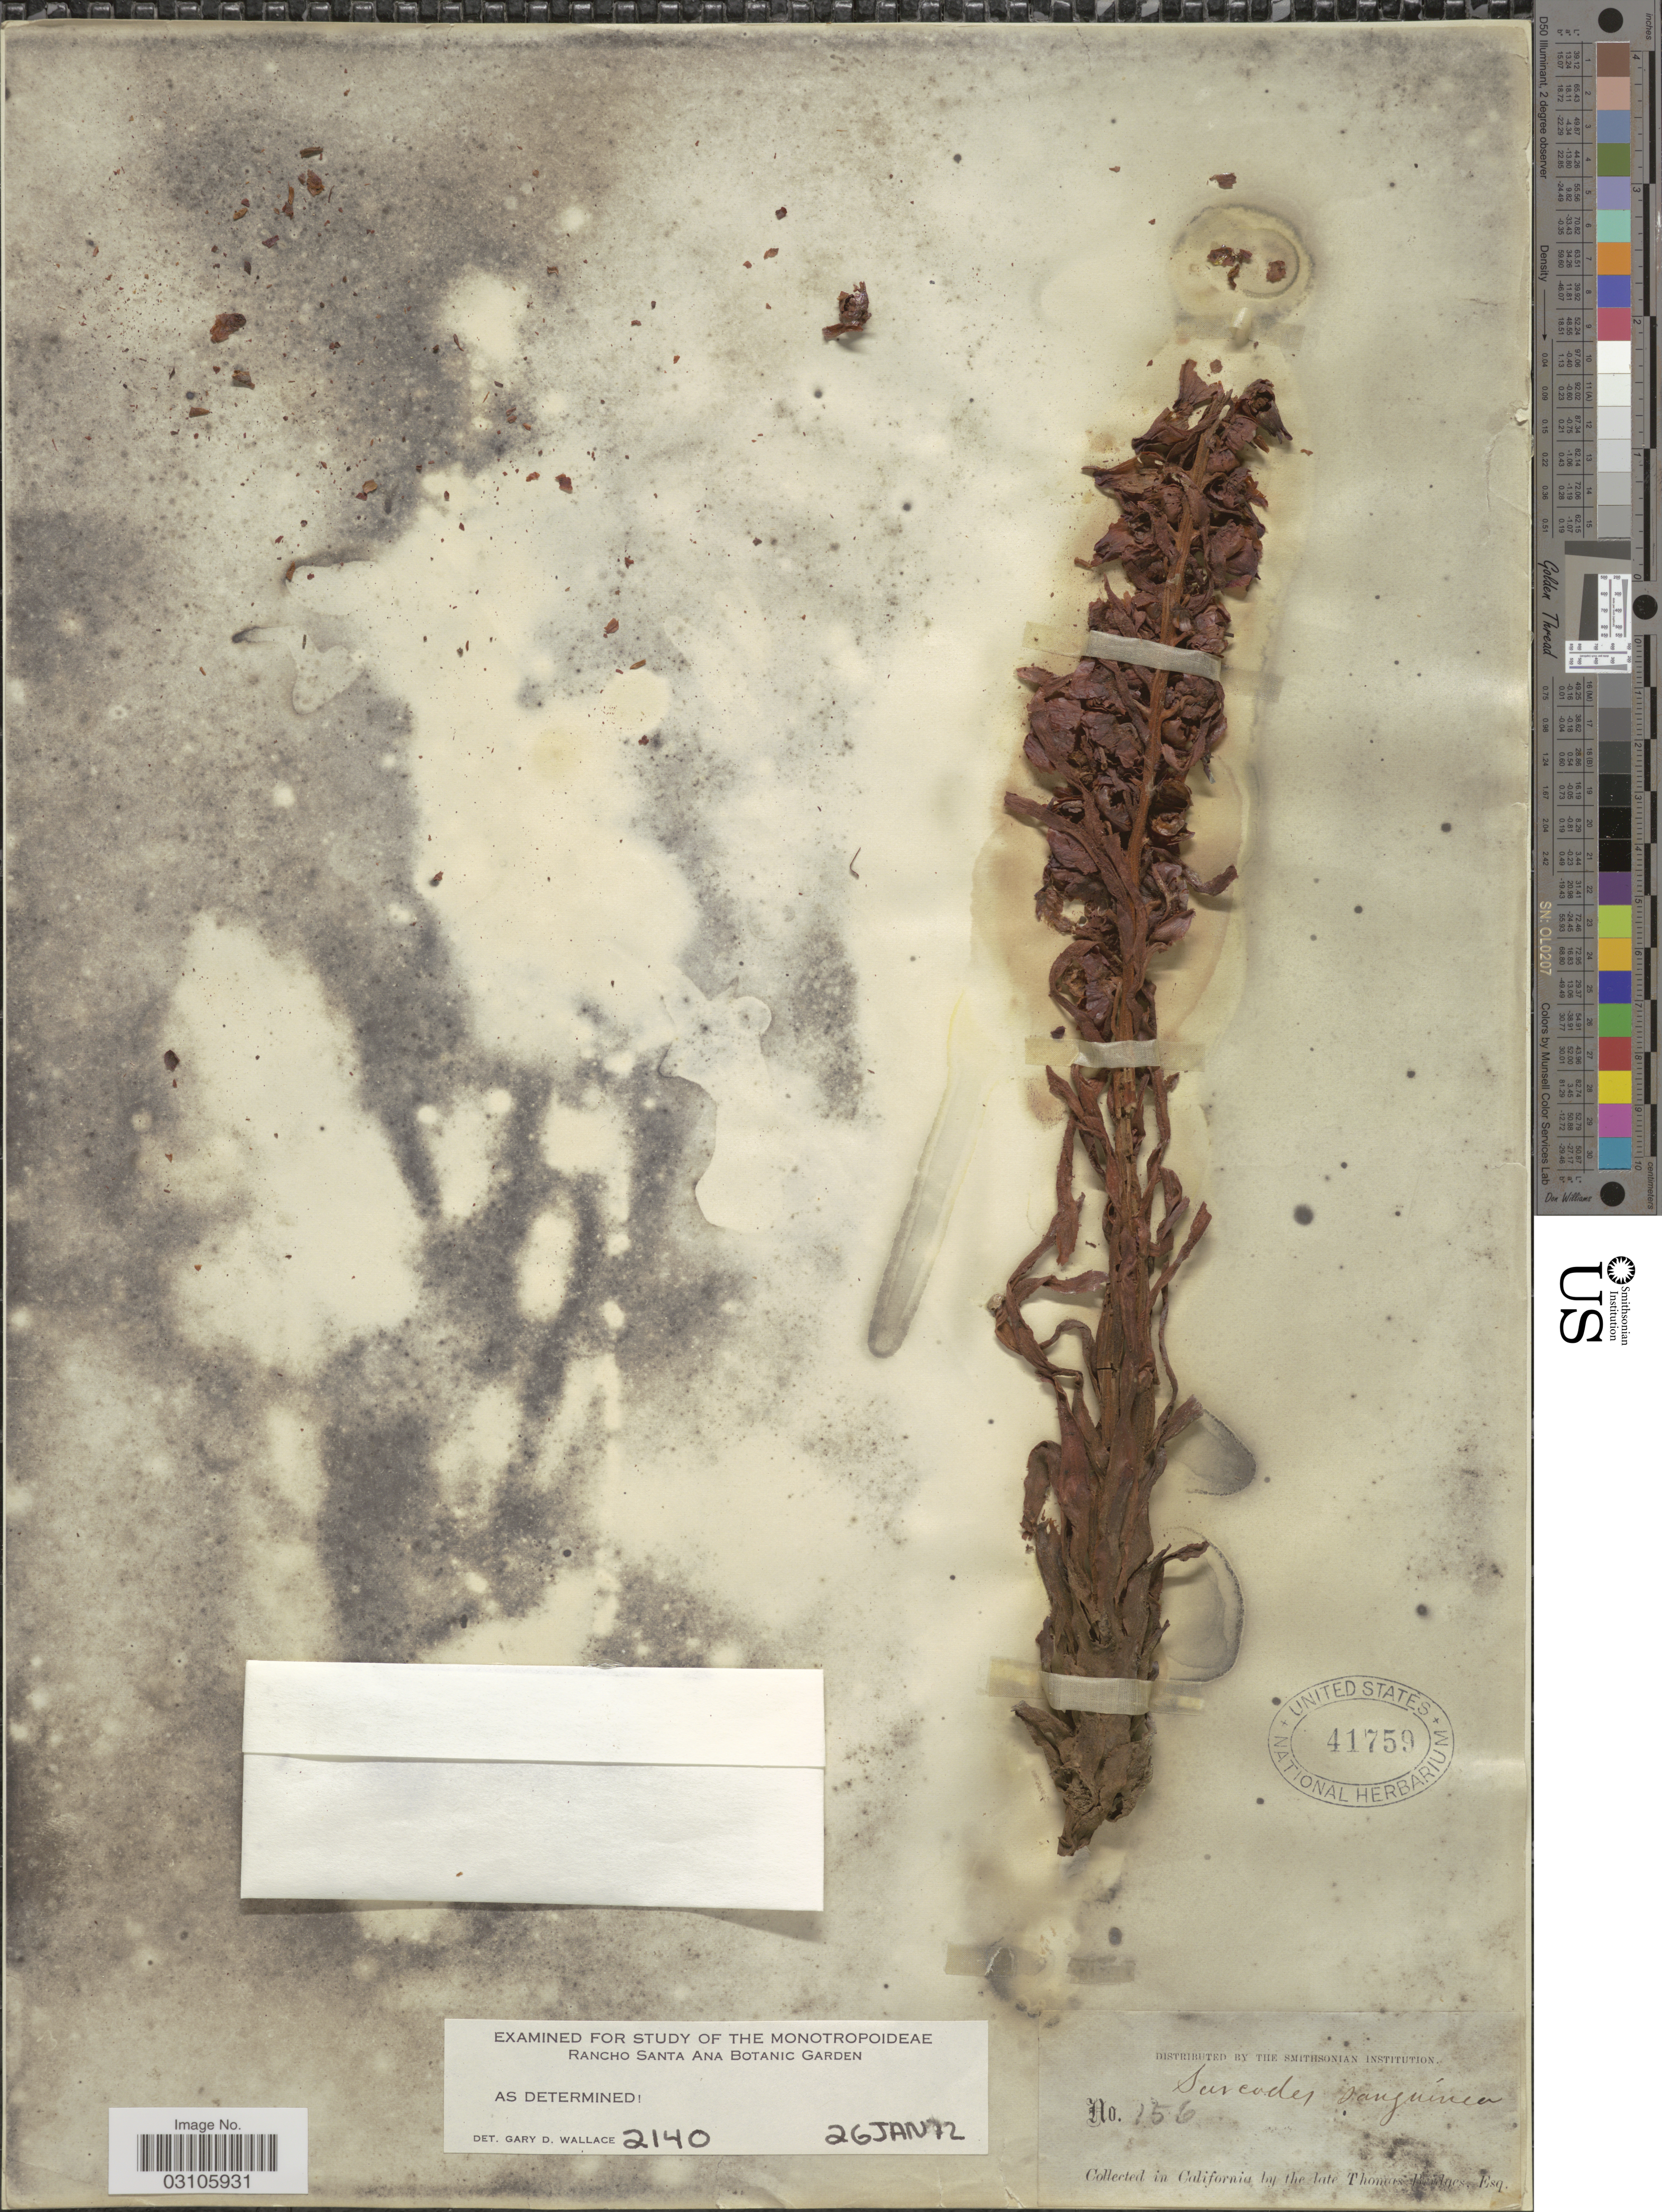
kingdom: Plantae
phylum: Tracheophyta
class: Magnoliopsida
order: Ericales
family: Ericaceae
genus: Sarcodes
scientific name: Sarcodes sanguinea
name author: Torr.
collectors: T. Bridges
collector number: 156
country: United States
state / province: California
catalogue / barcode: US 41759